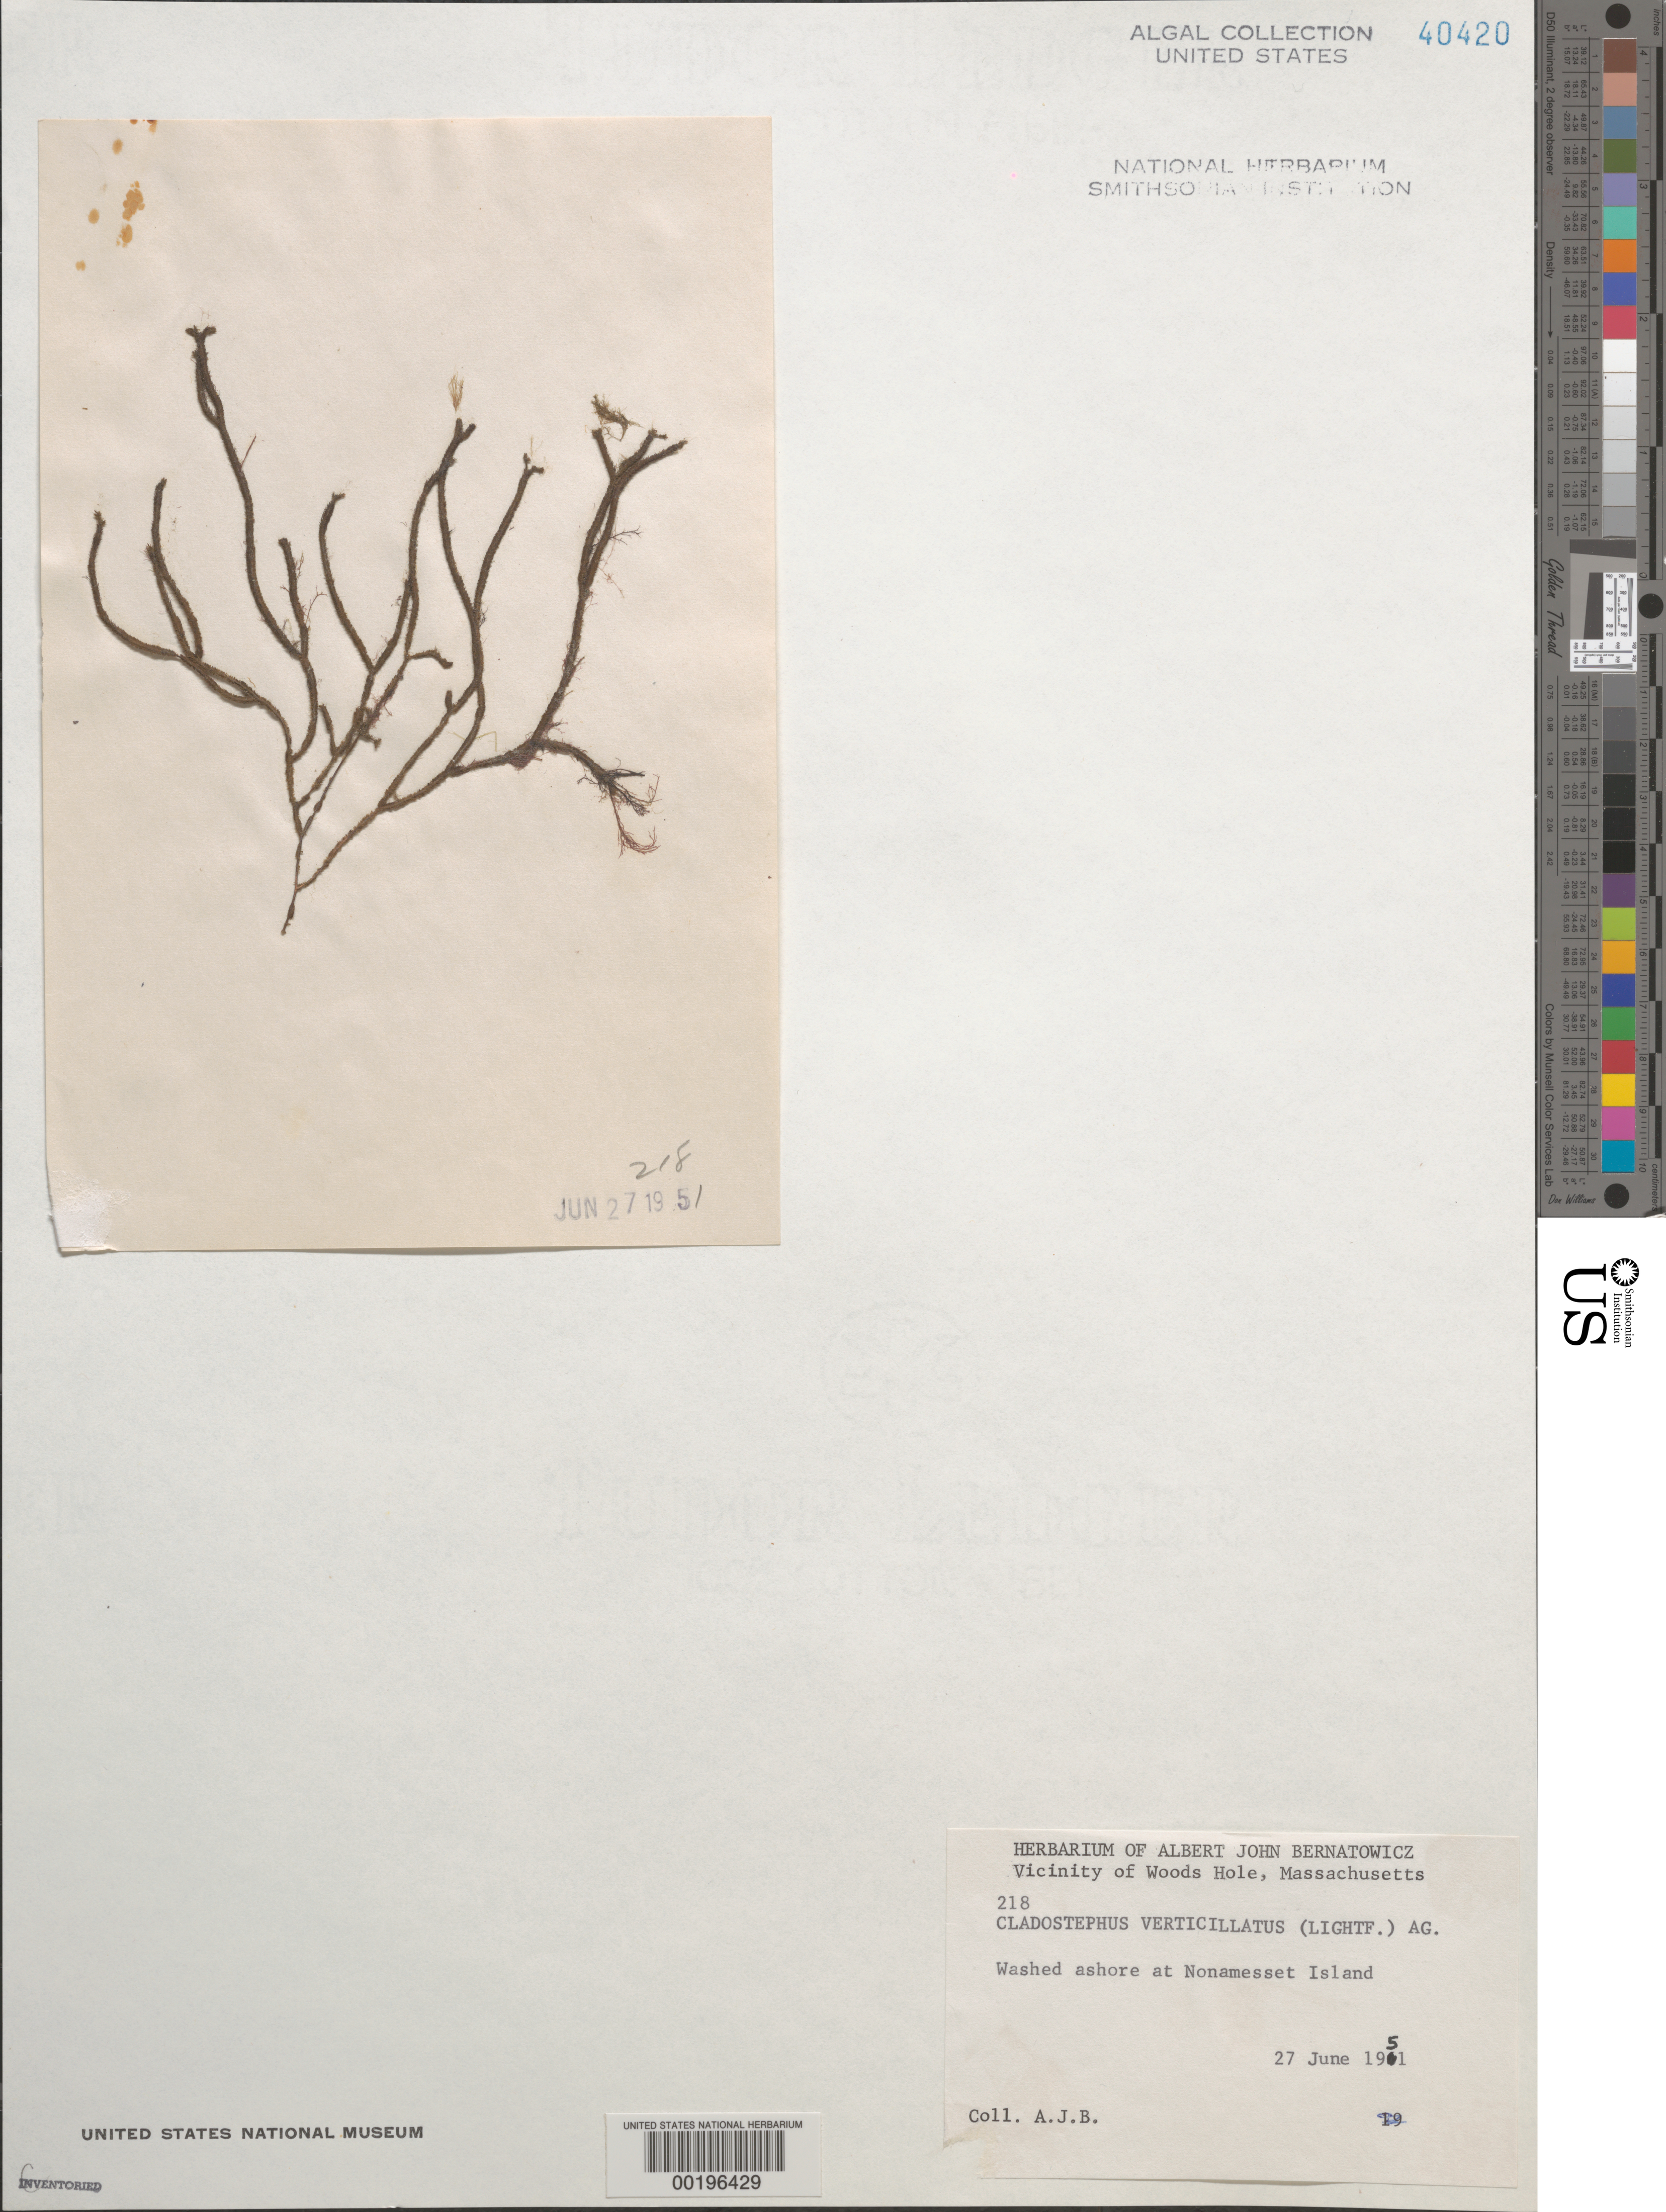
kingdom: Chromista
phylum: Ochrophyta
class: Phaeophyceae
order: Sphacelariales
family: Cladostephaceae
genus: Cladostephus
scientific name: Cladostephus hirsutus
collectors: A. Bernatowicz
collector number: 218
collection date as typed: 27 Jun 1951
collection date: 1951-06-27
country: United States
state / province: Massachusetts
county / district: Dukes County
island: Nonamesset Island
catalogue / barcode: US 40420